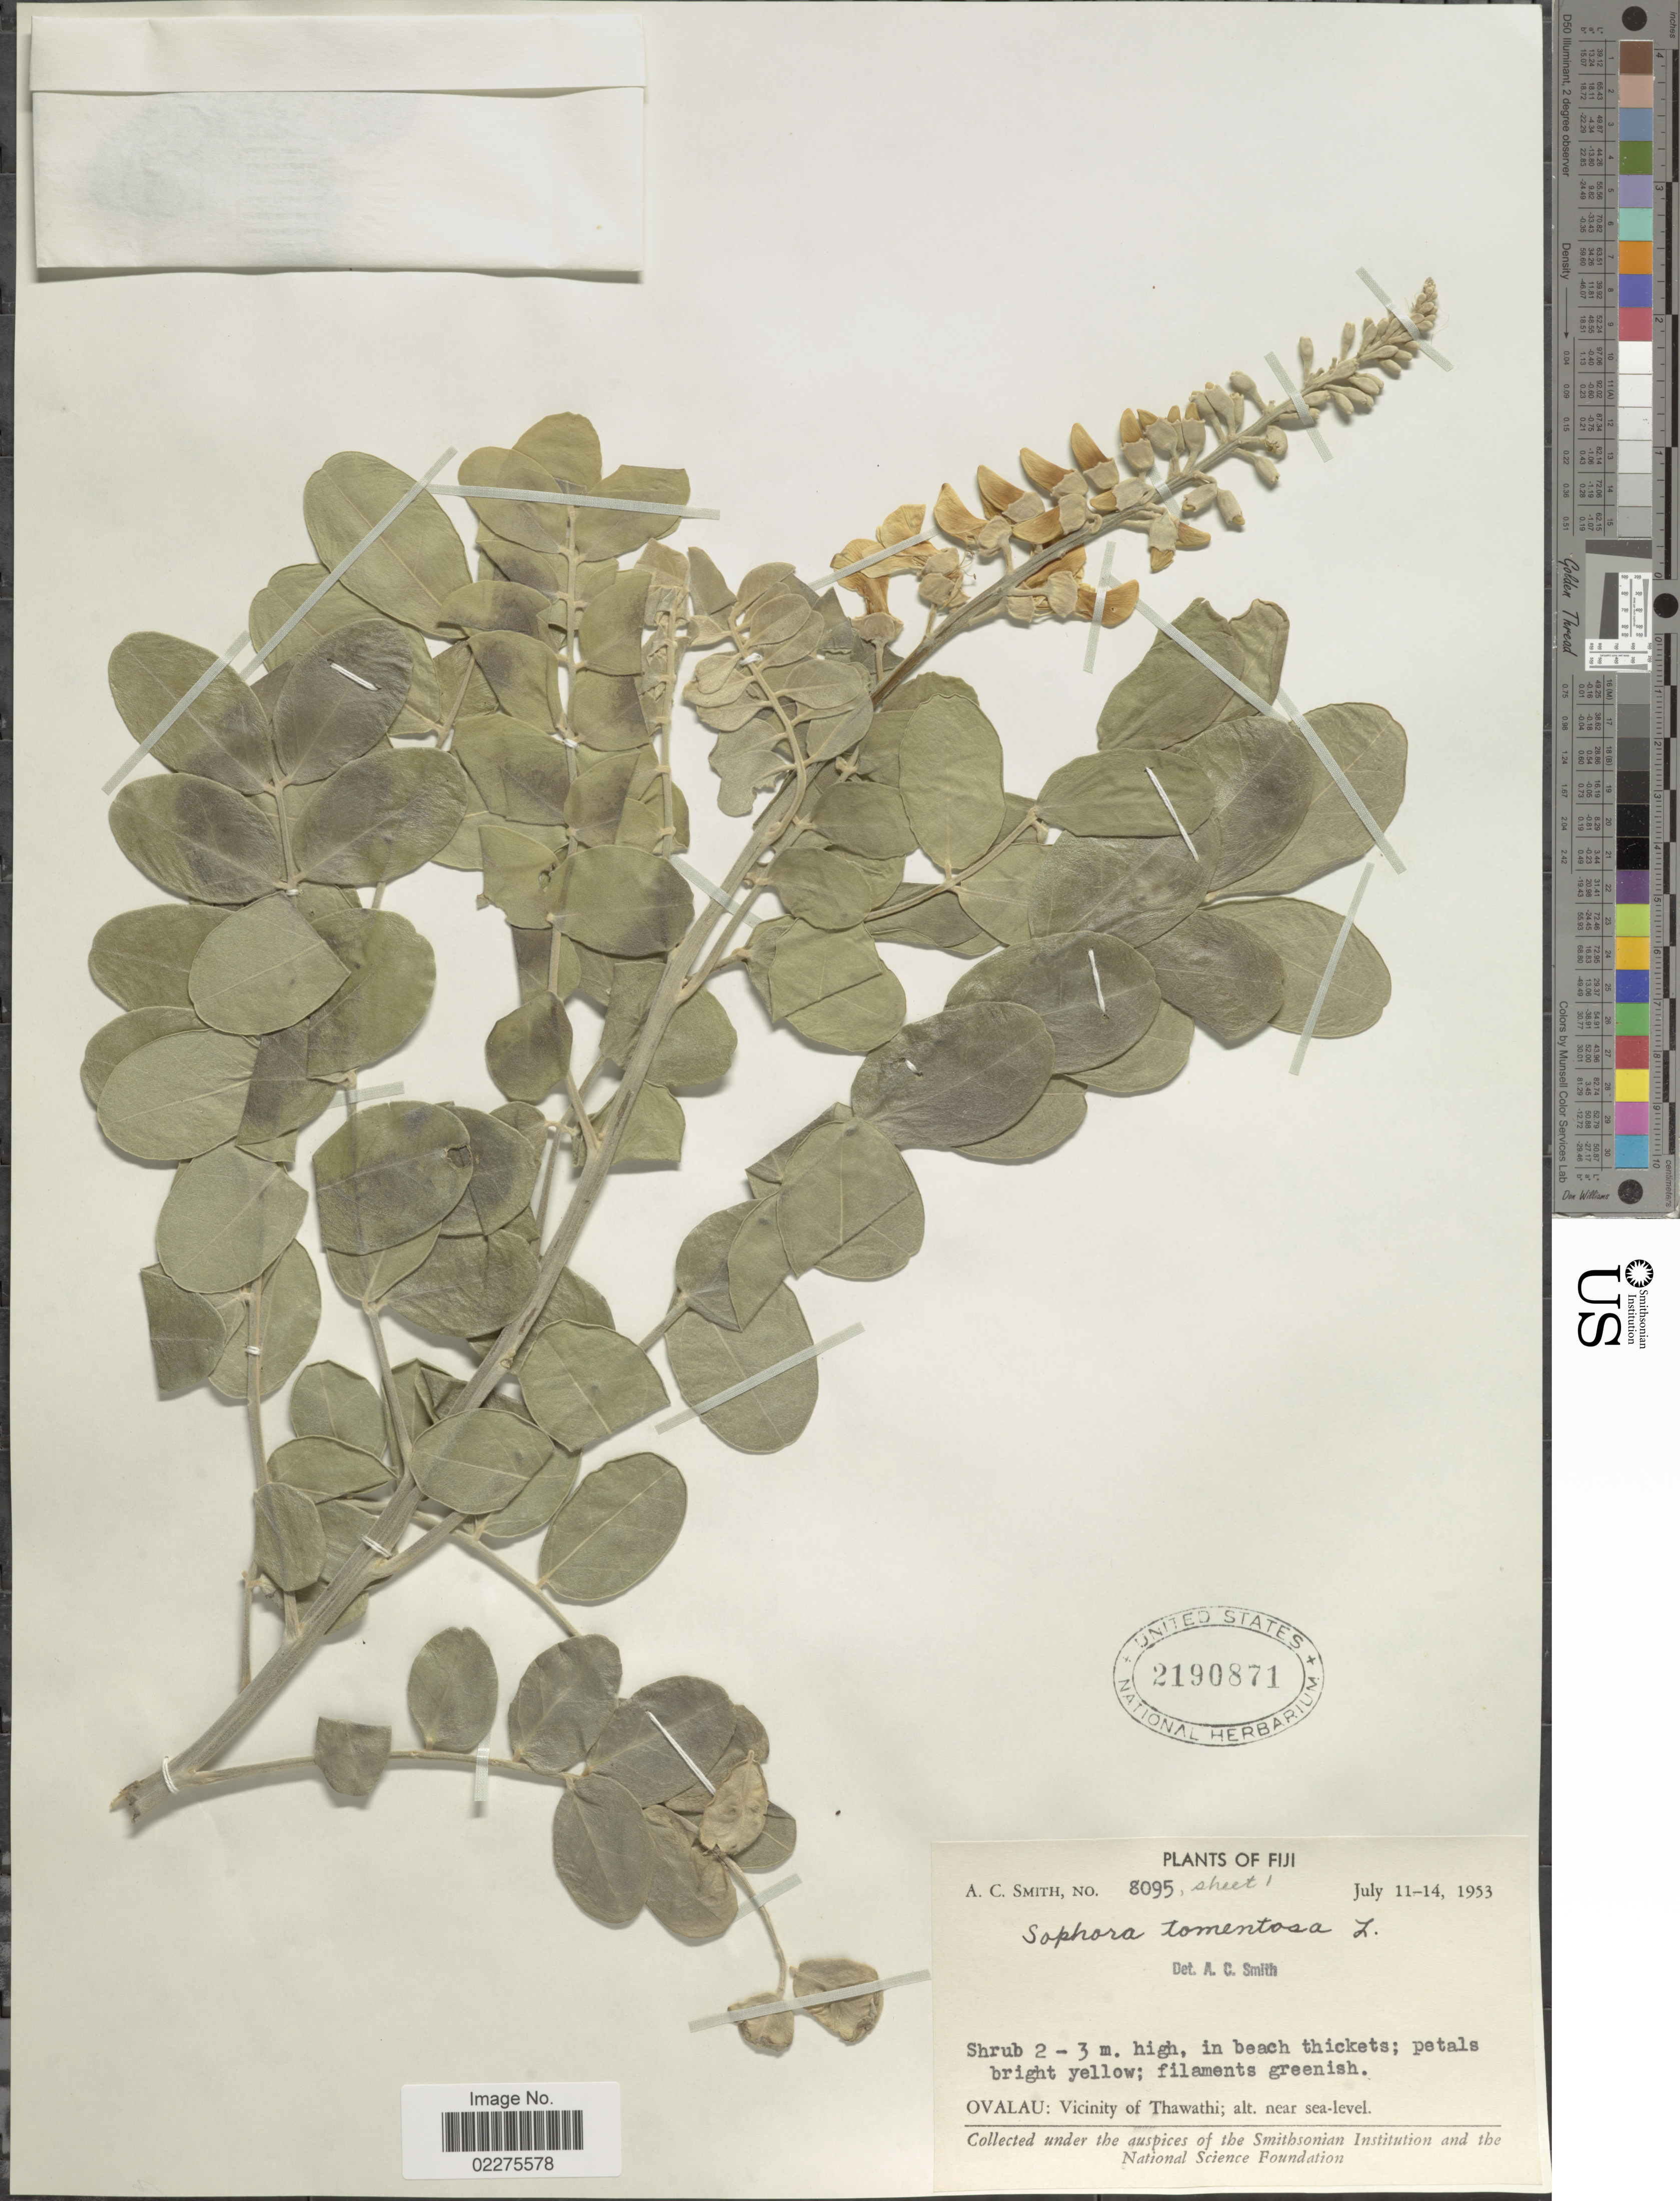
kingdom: Plantae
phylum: Tracheophyta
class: Magnoliopsida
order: Fabales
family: Fabaceae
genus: Sophora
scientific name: Sophora tomentosa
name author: L.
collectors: A. C. Smith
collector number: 8095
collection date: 1953-07-11/1953-07-14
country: Fiji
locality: Ovalau: Vicinity of Thawathi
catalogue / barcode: US 2190871